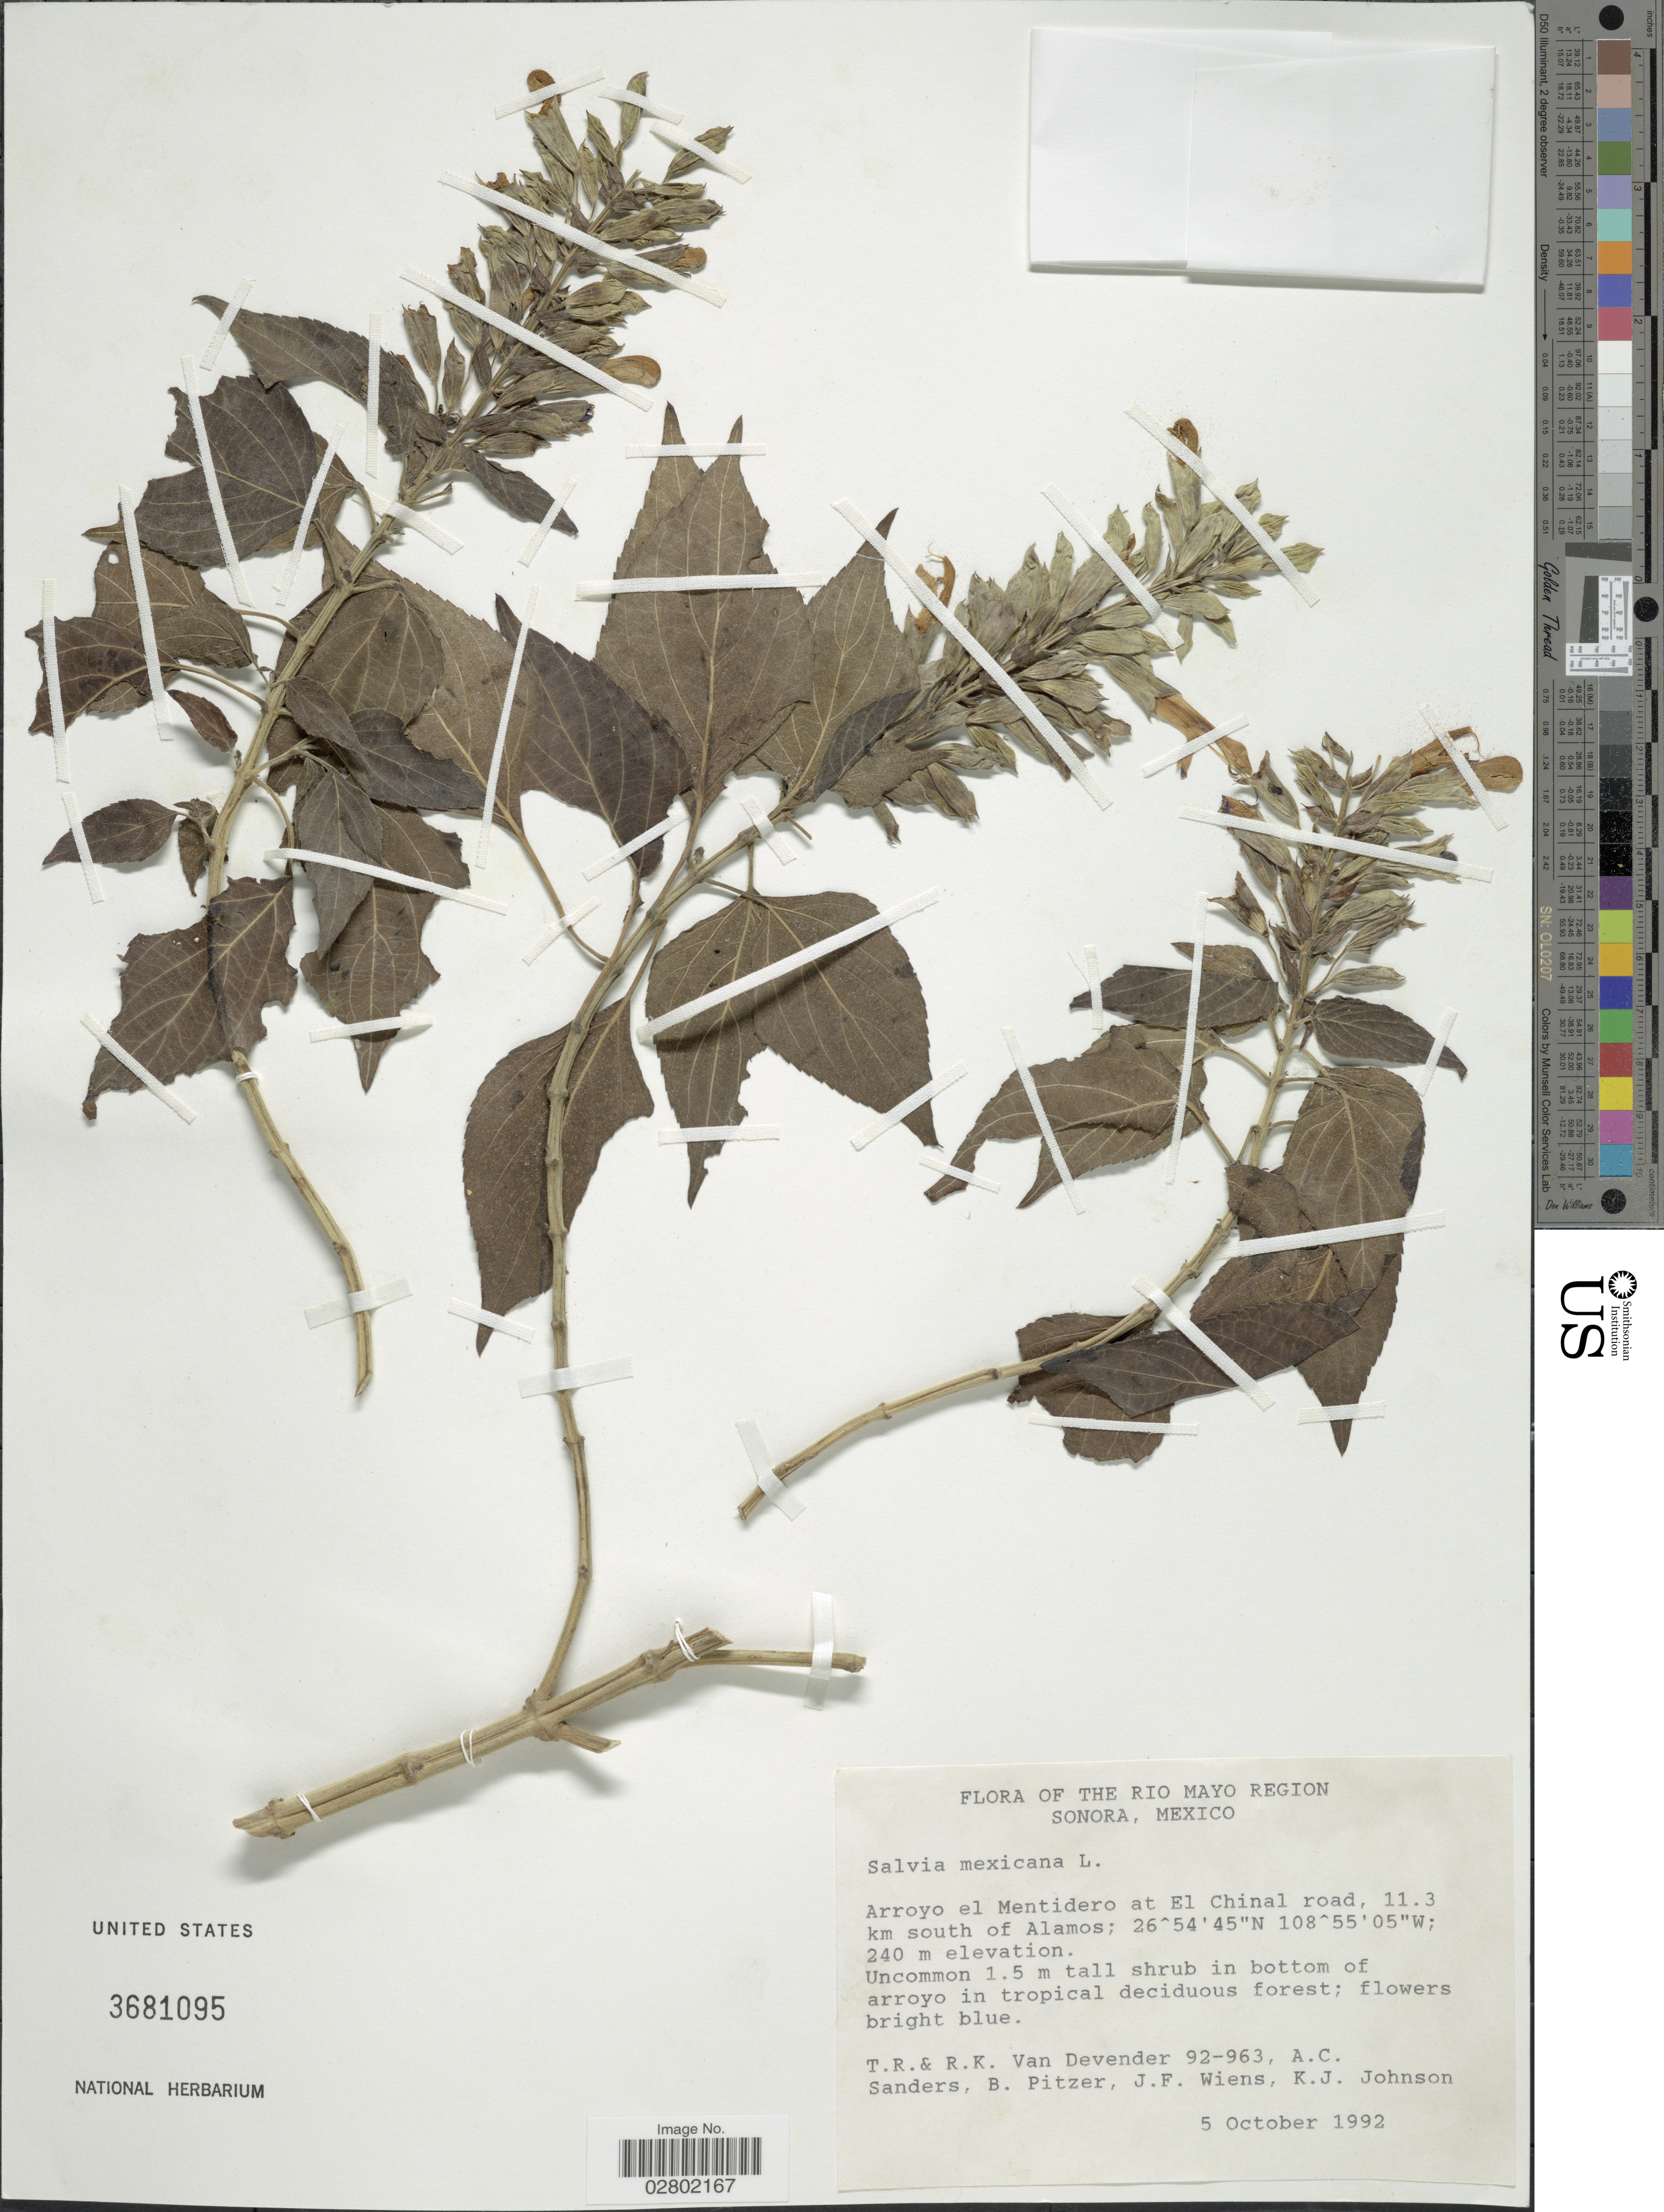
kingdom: Plantae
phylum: Tracheophyta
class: Magnoliopsida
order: Lamiales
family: Lamiaceae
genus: Salvia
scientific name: Salvia mexicana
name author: L.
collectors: T. R. Van Devender, R. W. Van Devender, A. Sanders, B. Pitzer & et al.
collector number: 92-963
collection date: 1992-10-05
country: Mexico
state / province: Sonora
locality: The Rio Mayo Region, Arroyo el Mentidero at El Chinal road, 11.3 km south of Alamos.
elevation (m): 240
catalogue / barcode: US 3681095